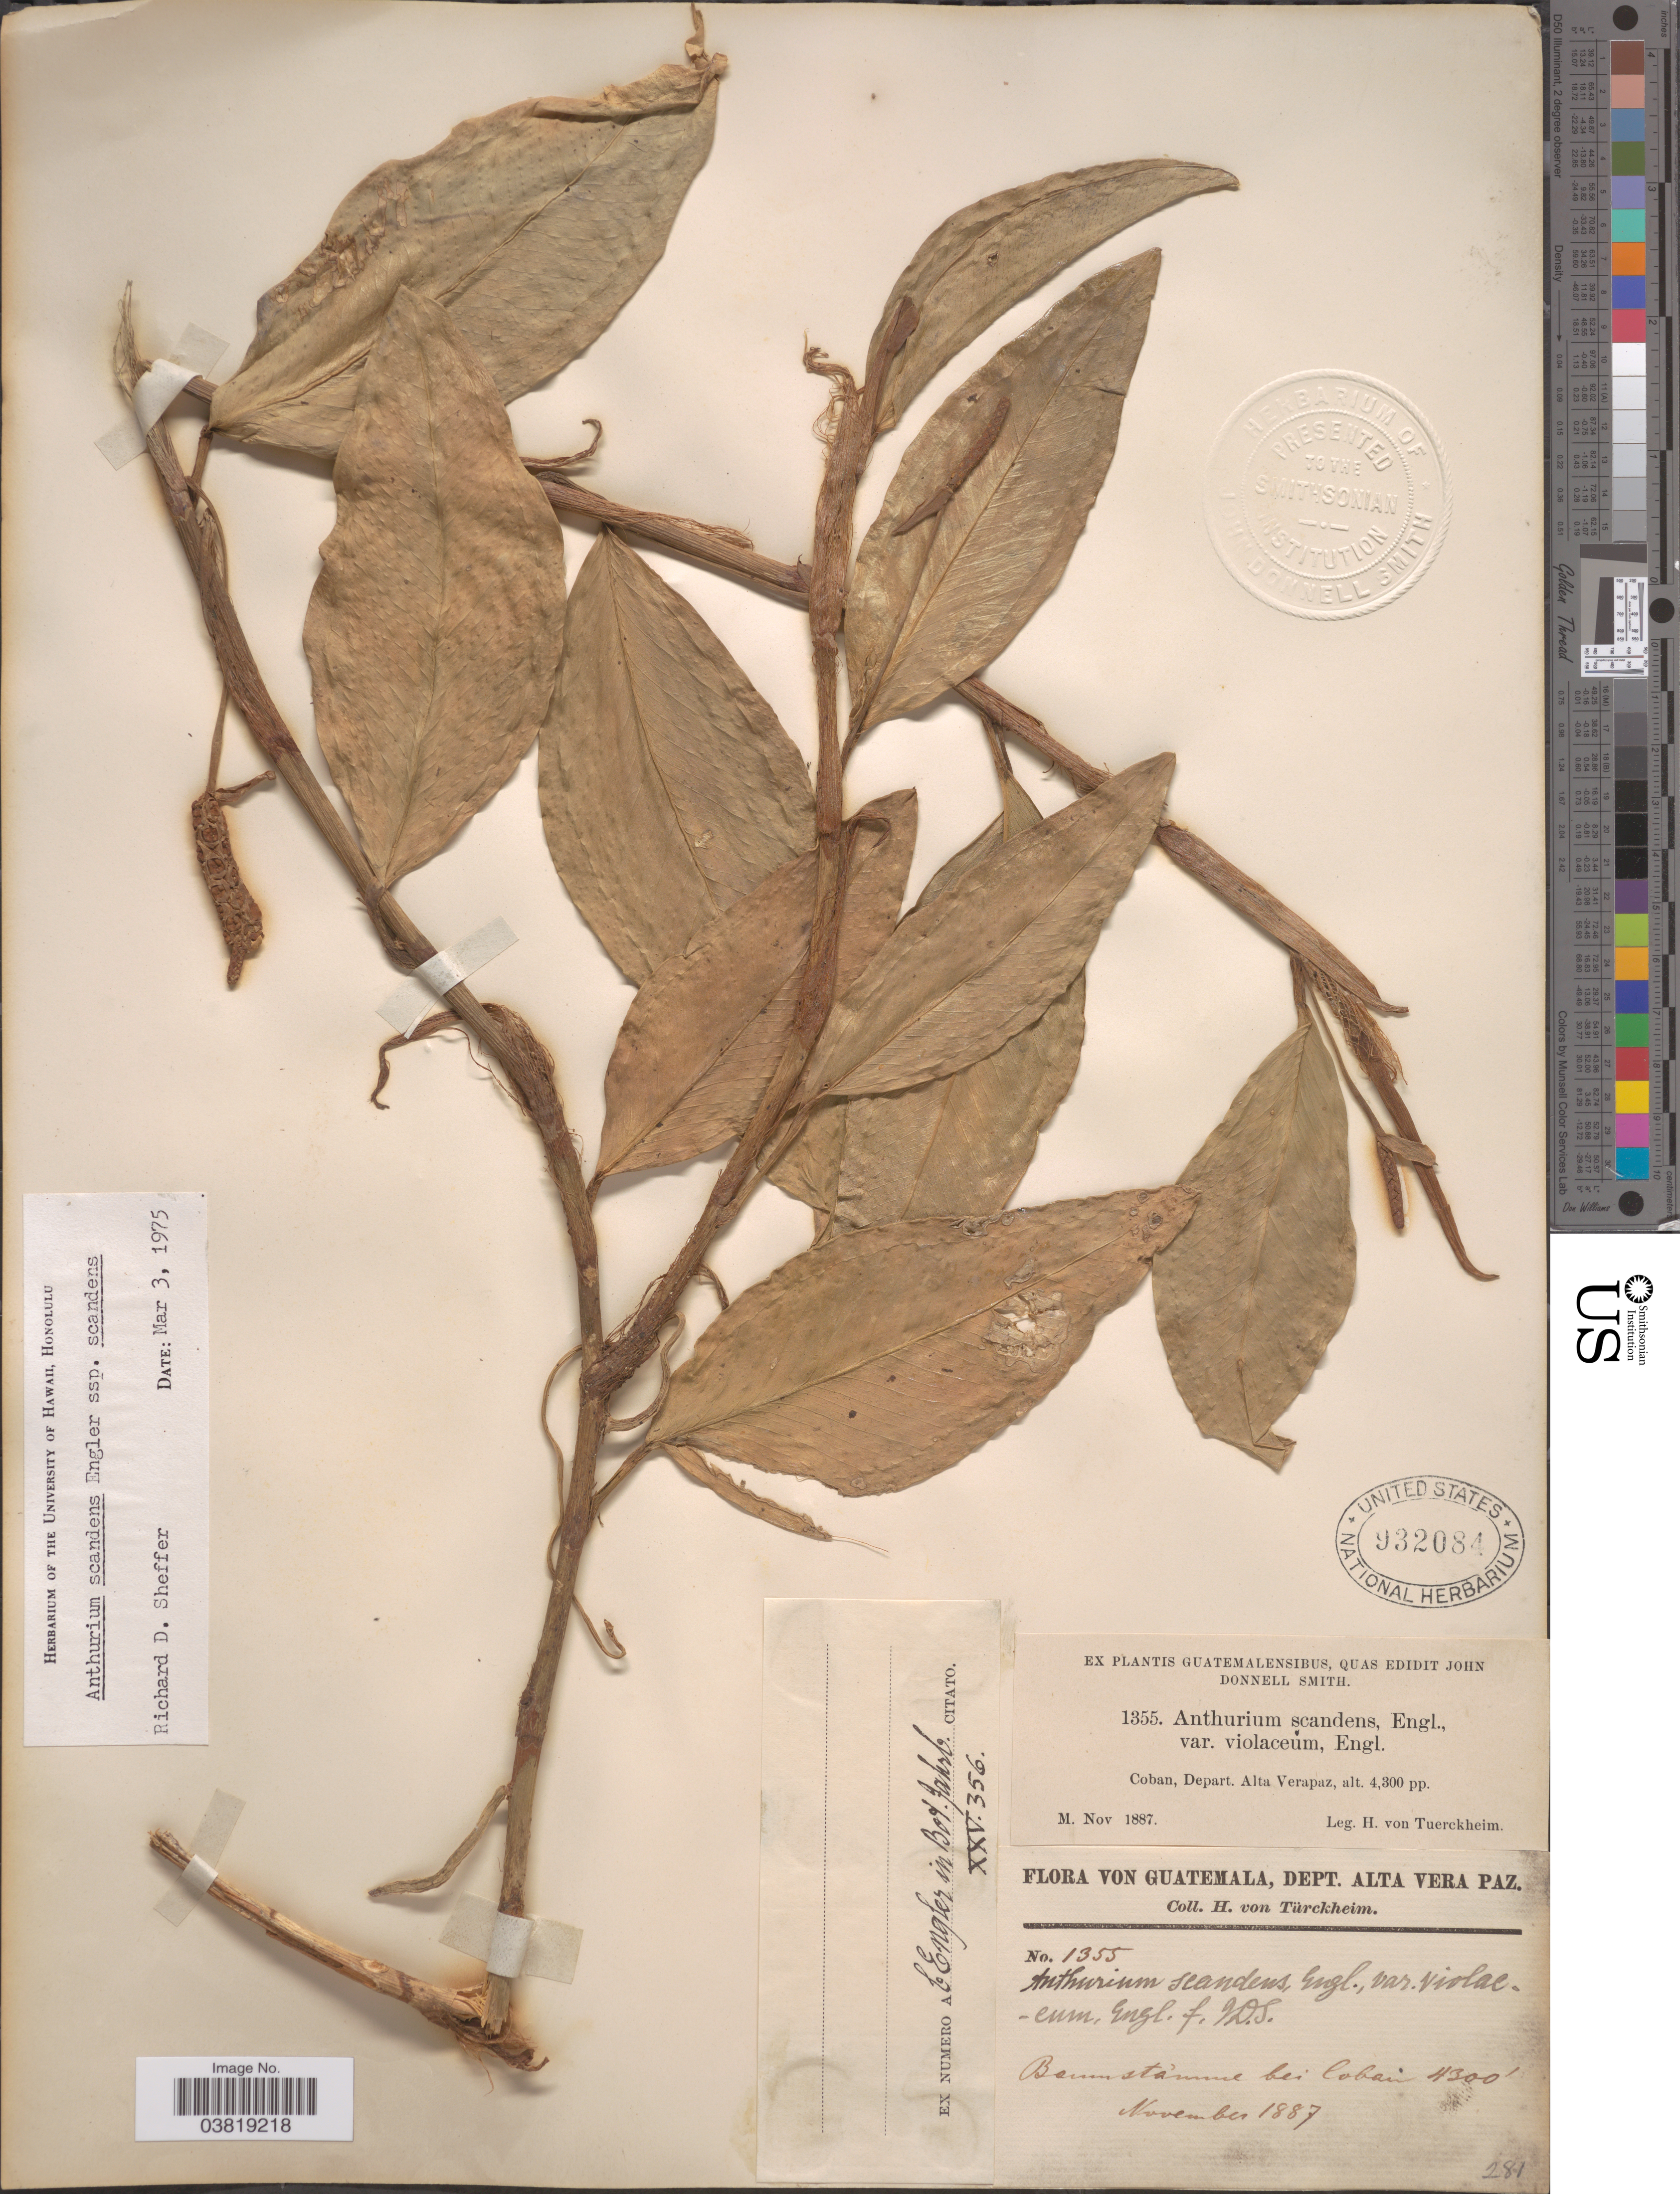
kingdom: Plantae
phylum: Tracheophyta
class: Liliopsida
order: Alismatales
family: Araceae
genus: Anthurium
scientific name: Anthurium scandens var. scandens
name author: (Aubl.) Engl.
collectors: H. von Türckheim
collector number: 1355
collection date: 1887-11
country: Guatemala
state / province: Alta Verapaz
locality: Coban. Depart. Alta Verapaz.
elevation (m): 1311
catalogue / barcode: US 932084